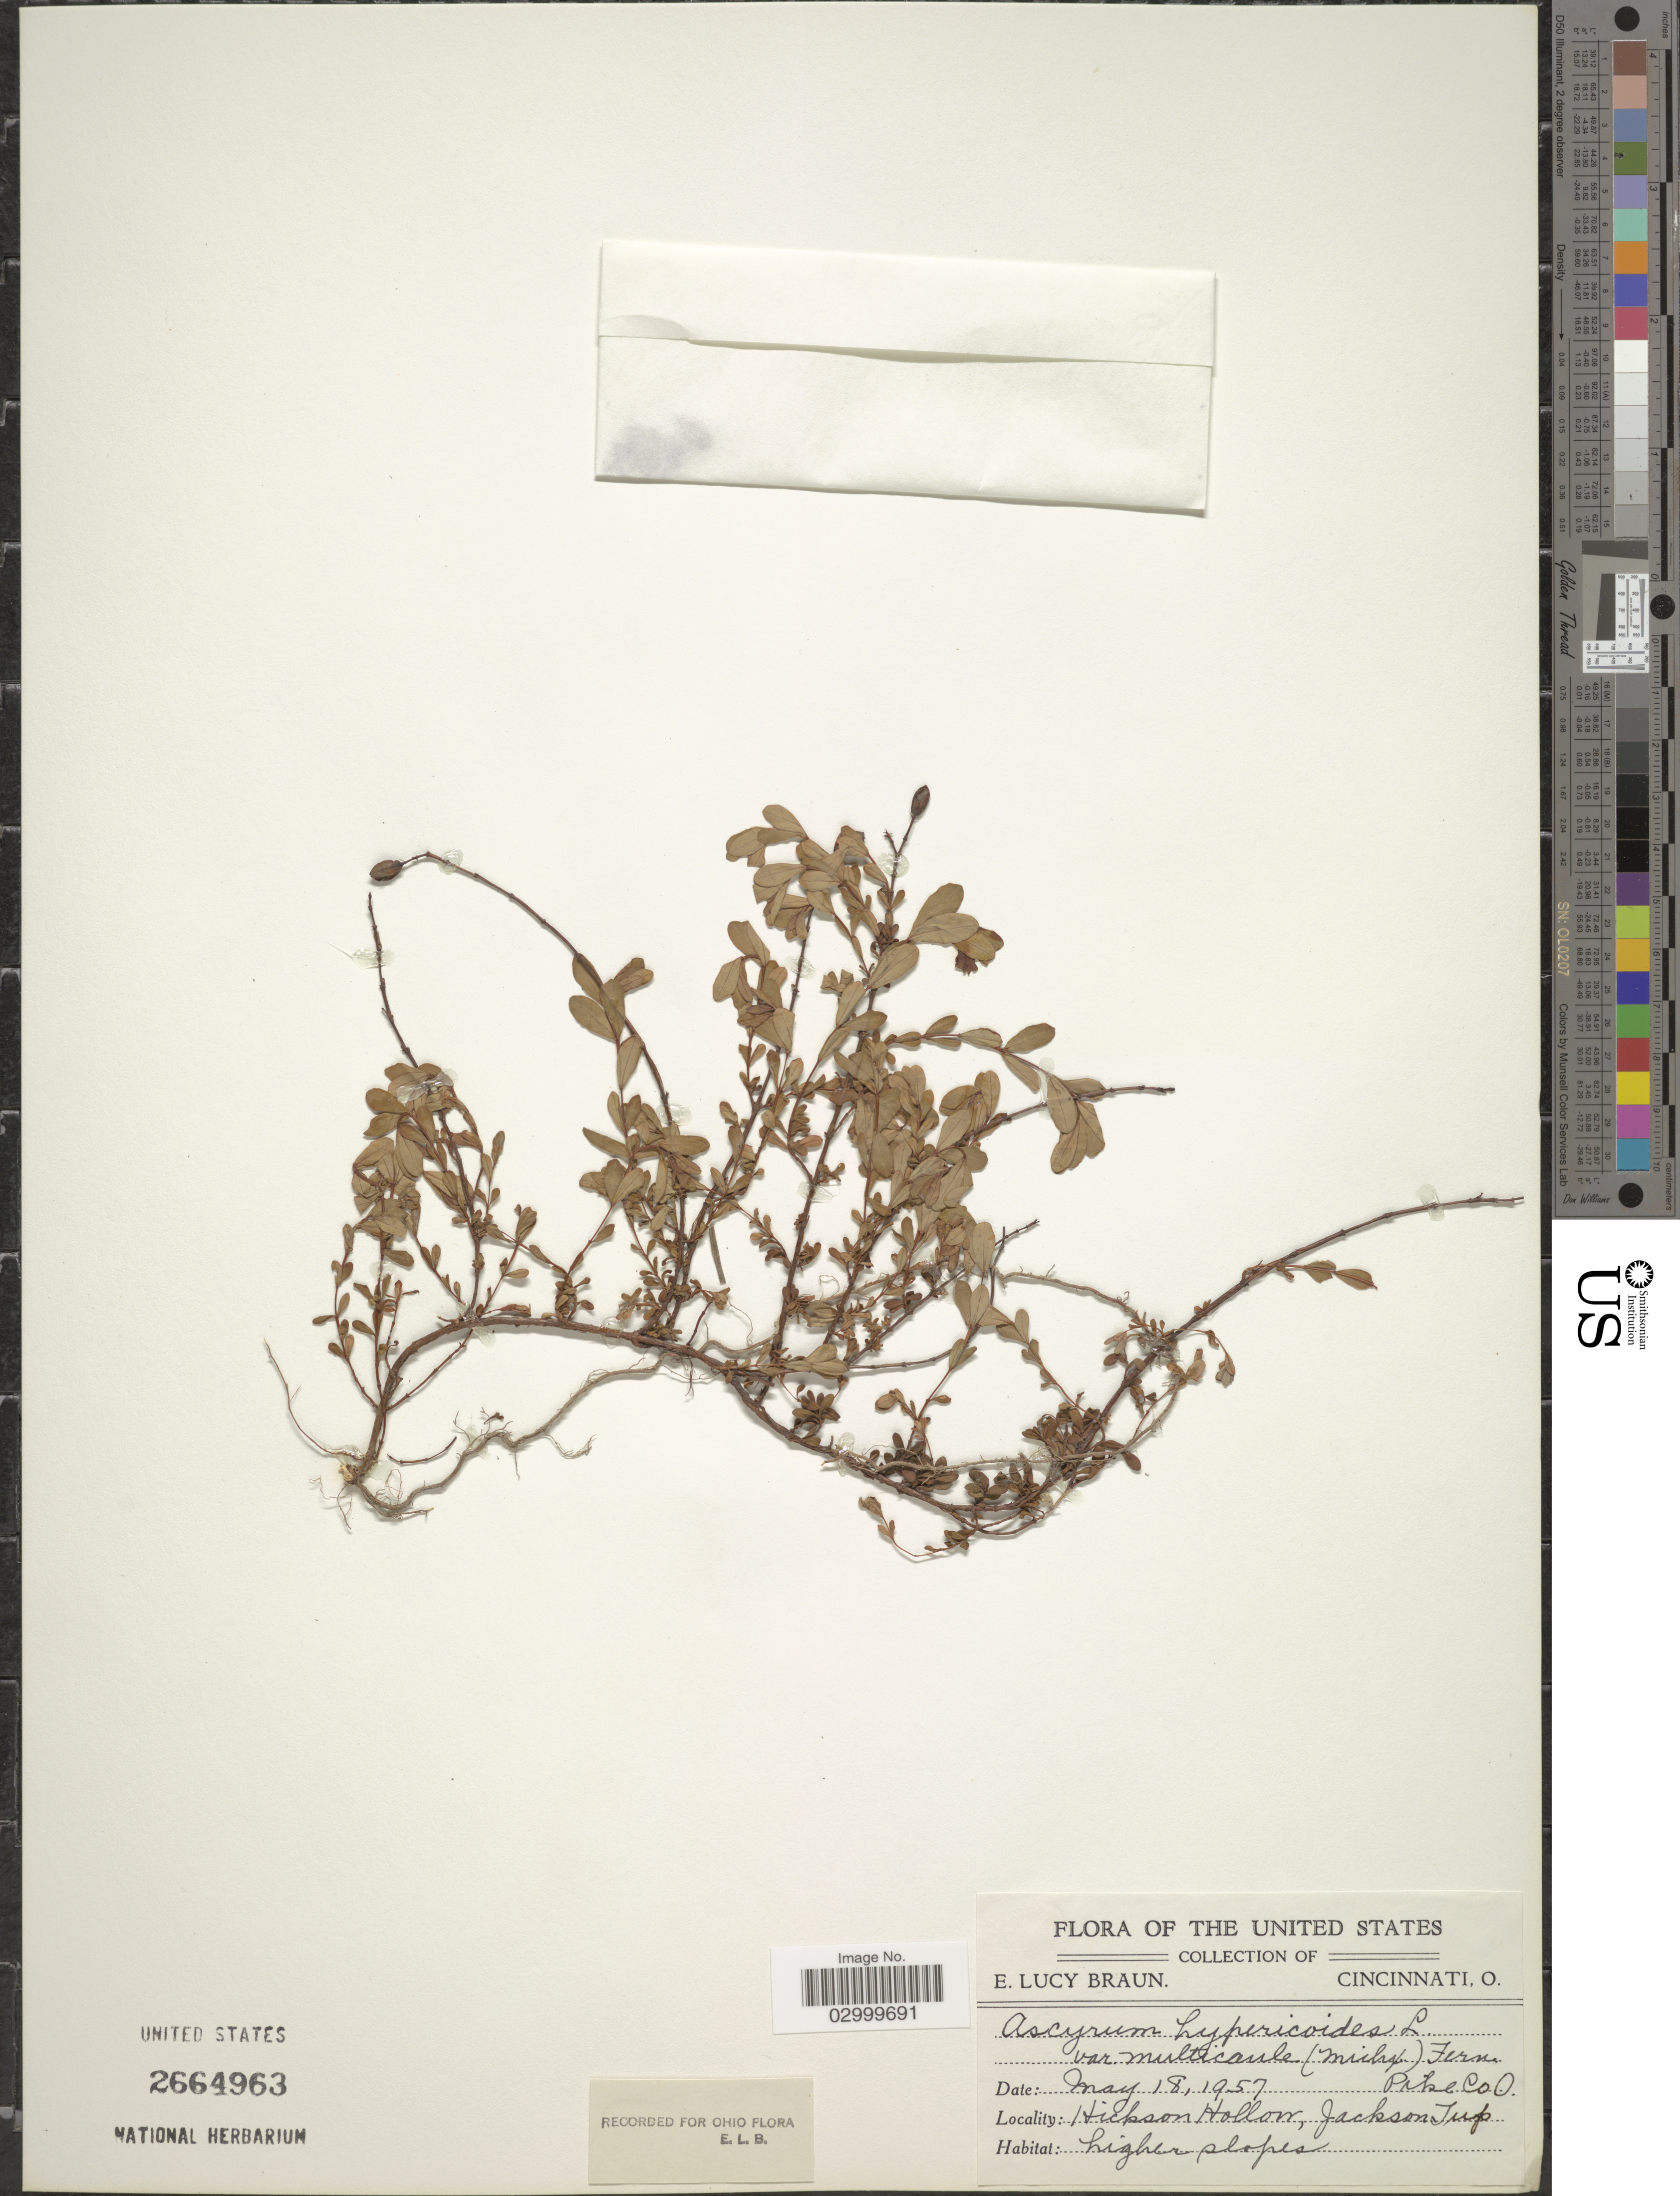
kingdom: Plantae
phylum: Tracheophyta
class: Magnoliopsida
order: Malpighiales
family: Hypericaceae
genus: Hypericum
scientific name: Hypericum stragulum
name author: W.P. Adams & N. Robson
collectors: E. L. Braun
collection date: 1957-05-18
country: United States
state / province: Ohio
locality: Pike Co., Hickson Hollow, Jackson Twp.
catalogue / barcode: US 2664963